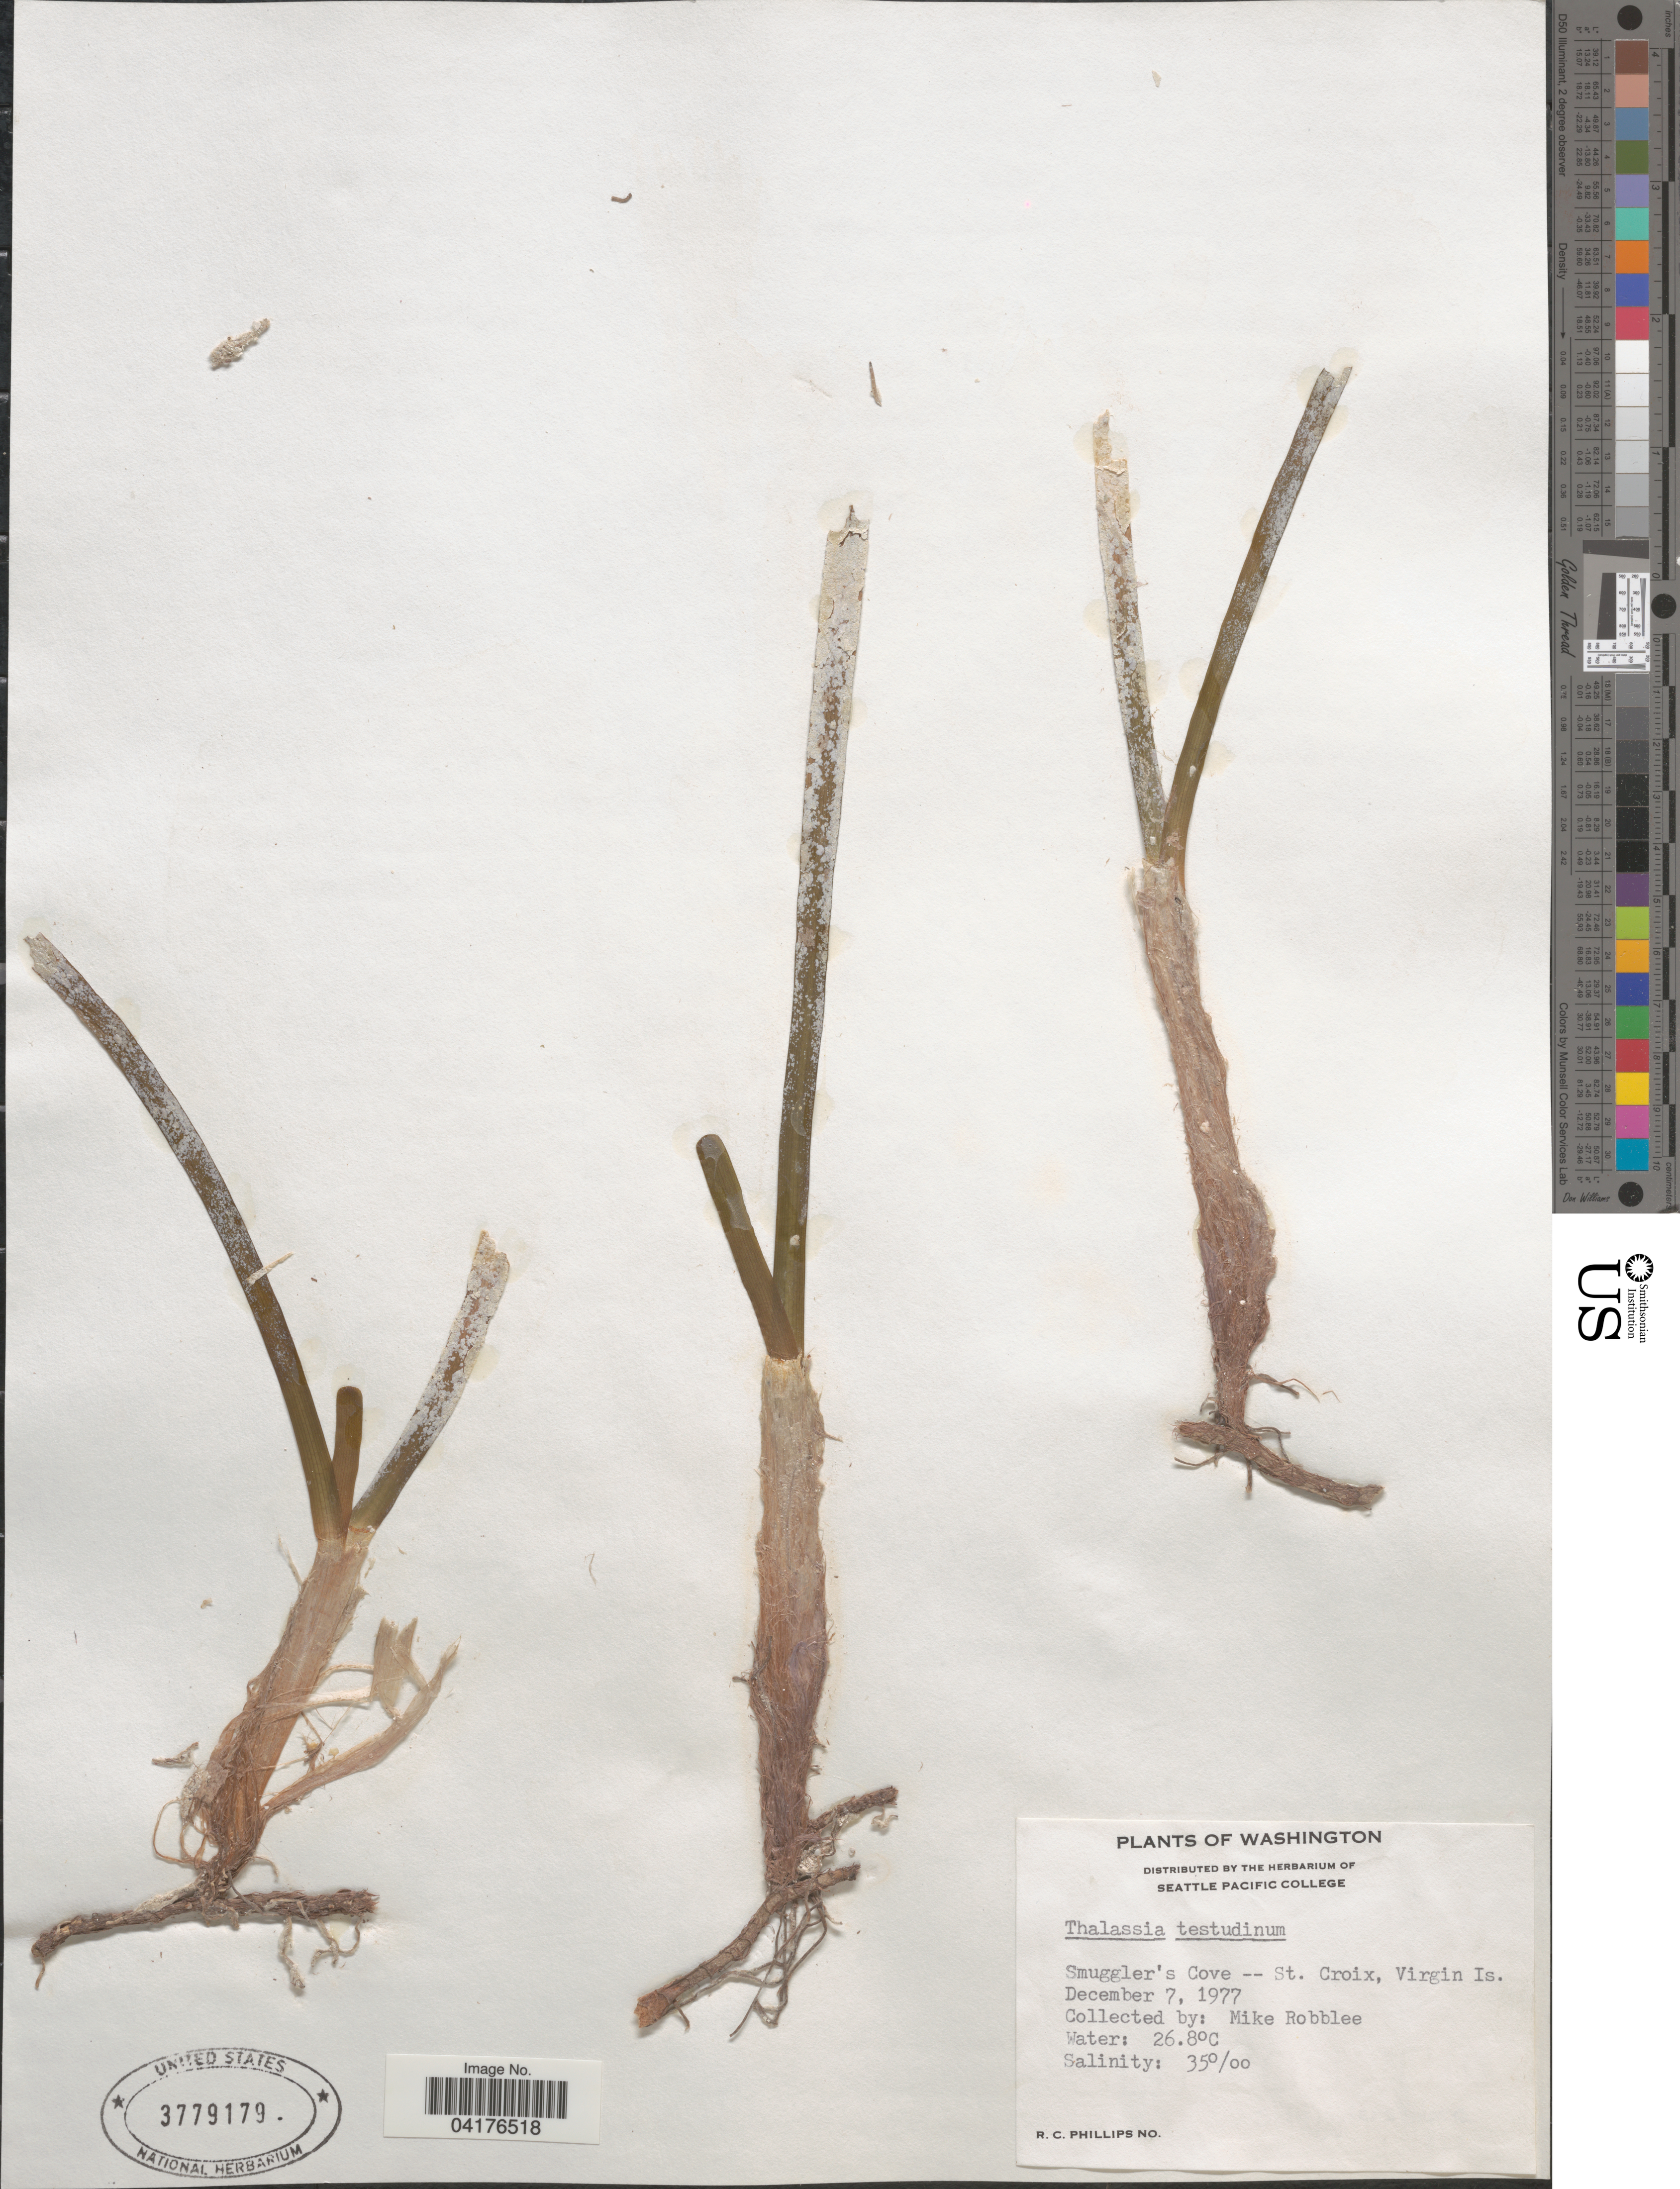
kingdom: Plantae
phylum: Tracheophyta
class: Liliopsida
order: Alismatales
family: Hydrocharitaceae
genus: Thalassia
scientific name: Thalassia testudinum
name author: Banks & Sol. ex K.D. Koenig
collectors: M. Robblee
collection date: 1977-12-07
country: U.S. Virgin Islands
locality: Smuggler's Cove -- St. Croix, Virgin Is.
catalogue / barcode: US 3779179